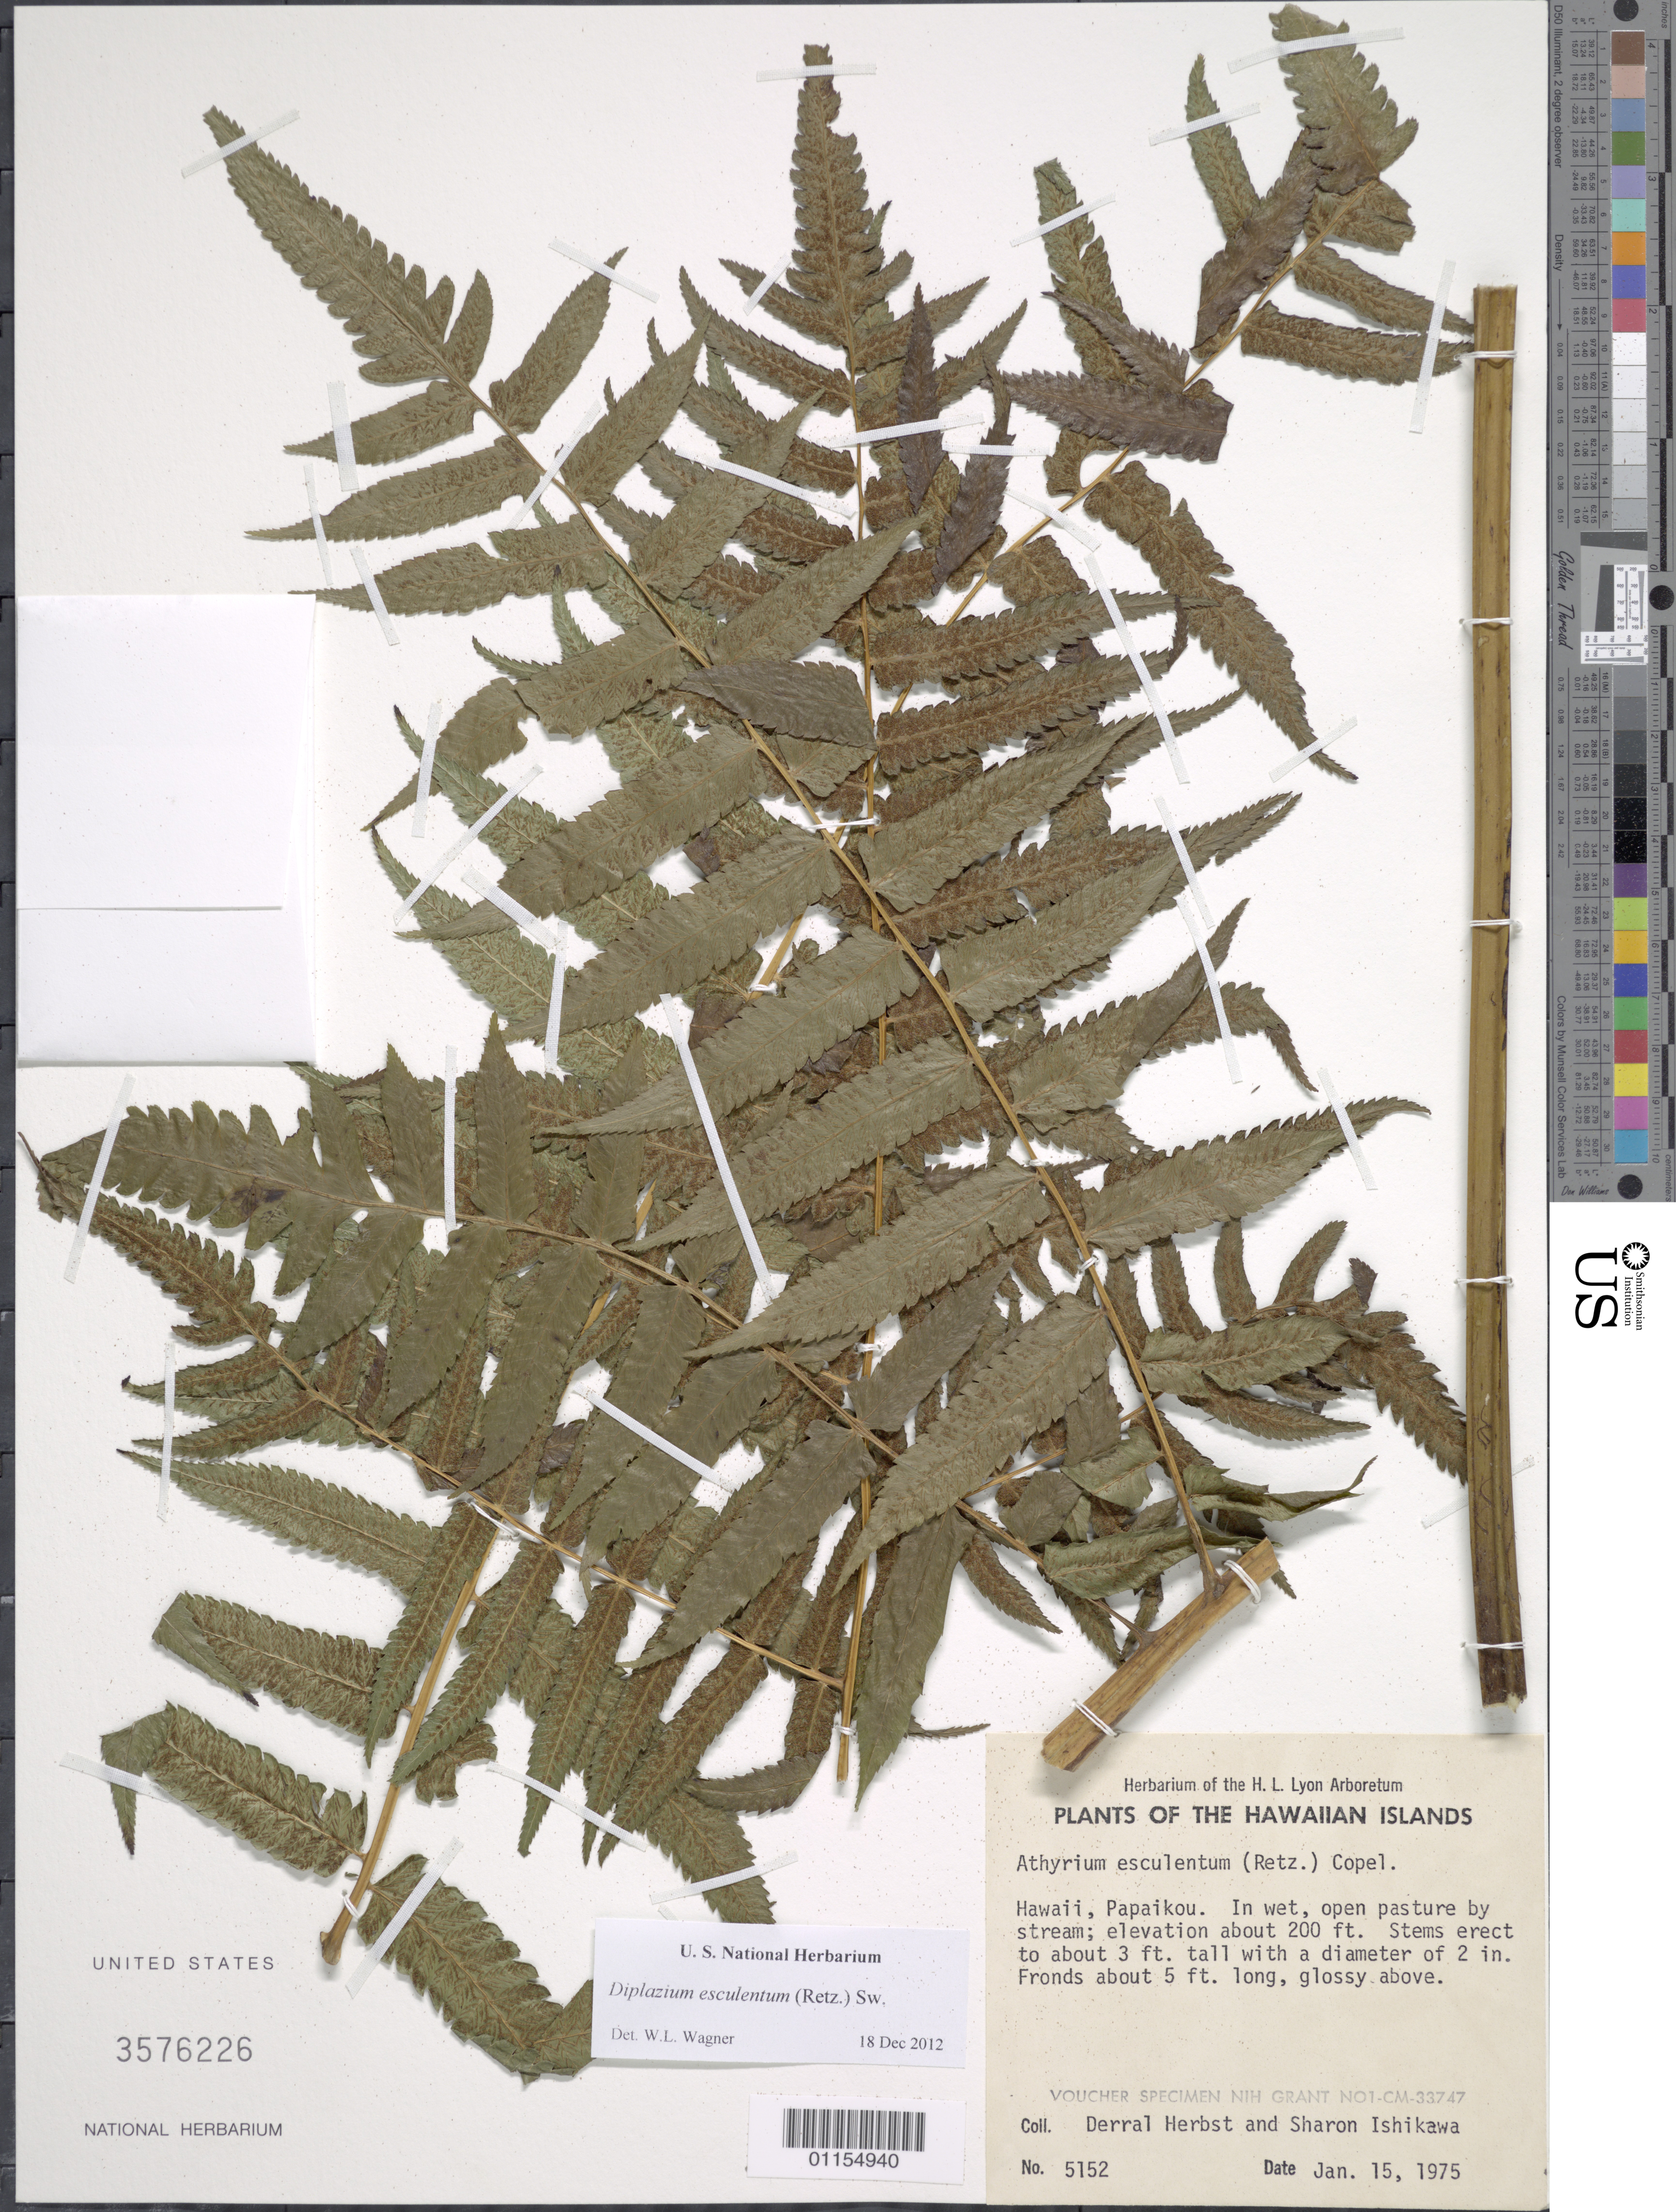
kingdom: Plantae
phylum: Tracheophyta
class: Polypodiopsida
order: Polypodiales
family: Athyriaceae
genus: Diplazium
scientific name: Diplazium esculentum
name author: (Retz.) Sw.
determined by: Wagner, W. L., (BOT), Smithsonian Institution - National Museum of Natural History (UNITED STATES)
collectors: D. R. Herbst & S. Ishikawa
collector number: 5152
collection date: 1975-01-15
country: United States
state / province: Hawaii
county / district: Hawaii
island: Hawaii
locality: Papaikou, in wet, open pasture by stream.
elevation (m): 61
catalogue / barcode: US 3576226